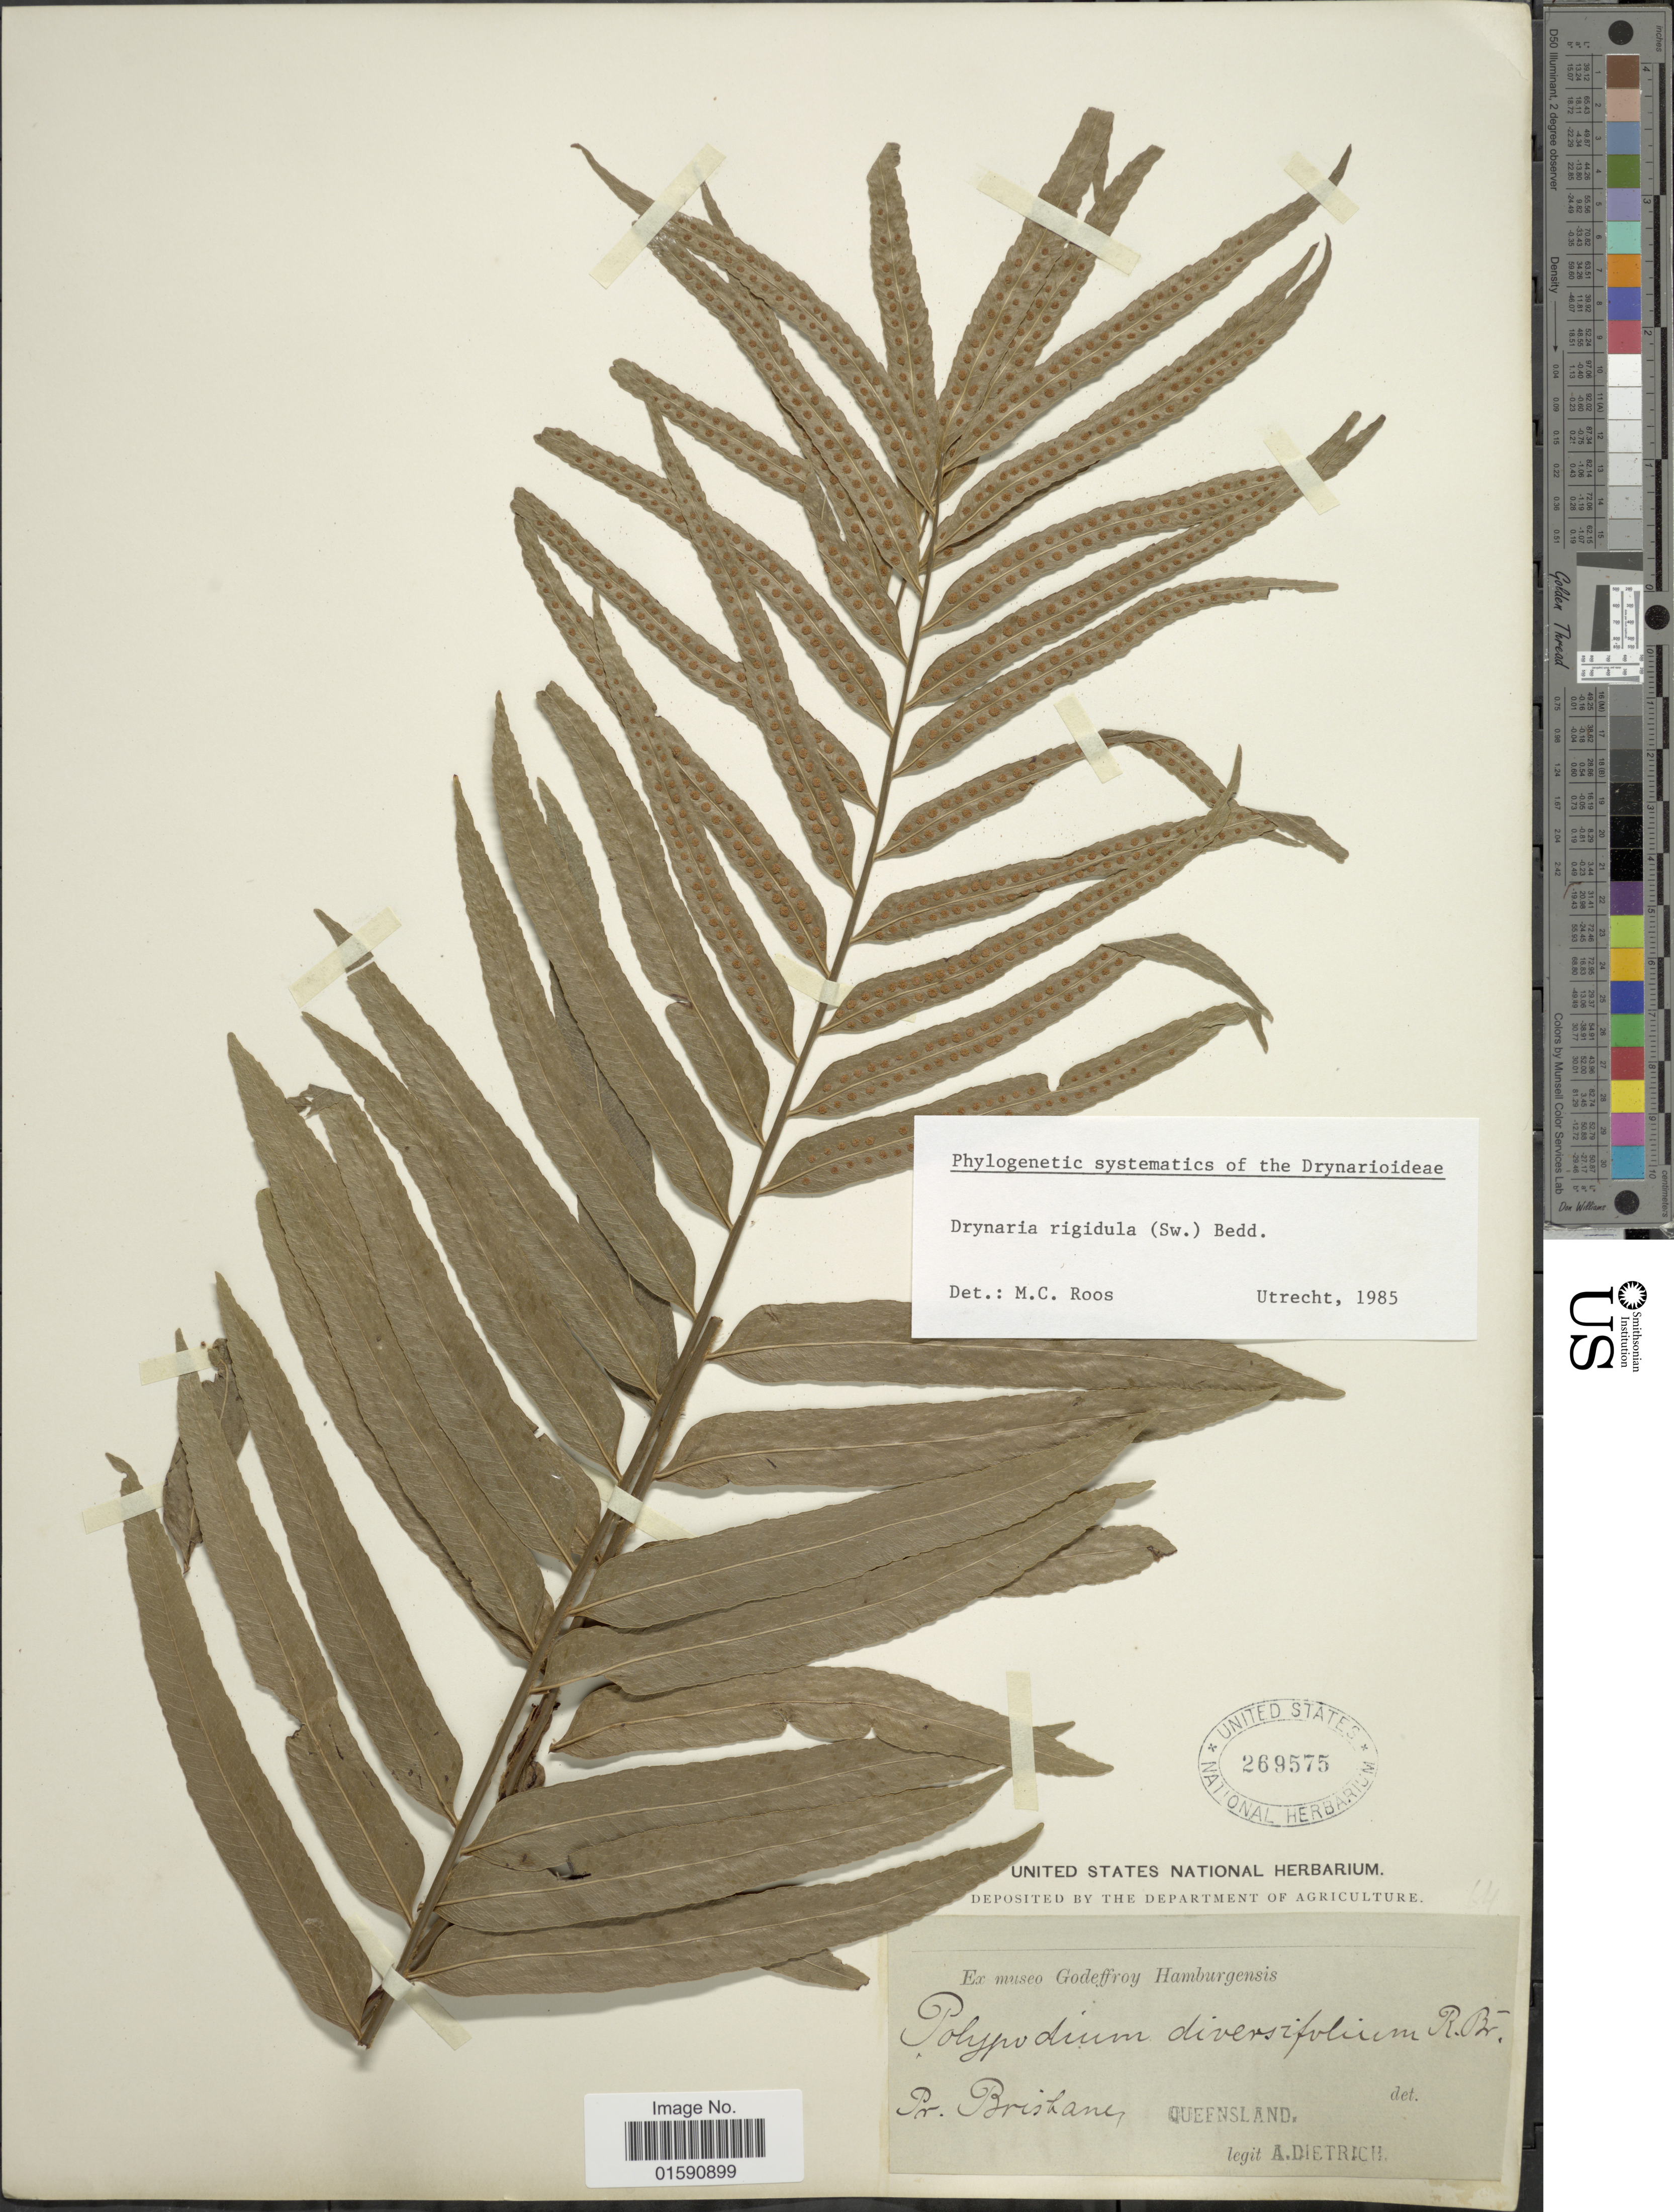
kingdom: Plantae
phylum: Tracheophyta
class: Polypodiopsida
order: Polypodiales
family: Polypodiaceae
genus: Drynaria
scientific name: Drynaria rigidula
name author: (Sw.) Bedd.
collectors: A. Dietrich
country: Australia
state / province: Queensland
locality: Pr. Brisbane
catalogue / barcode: US 269575